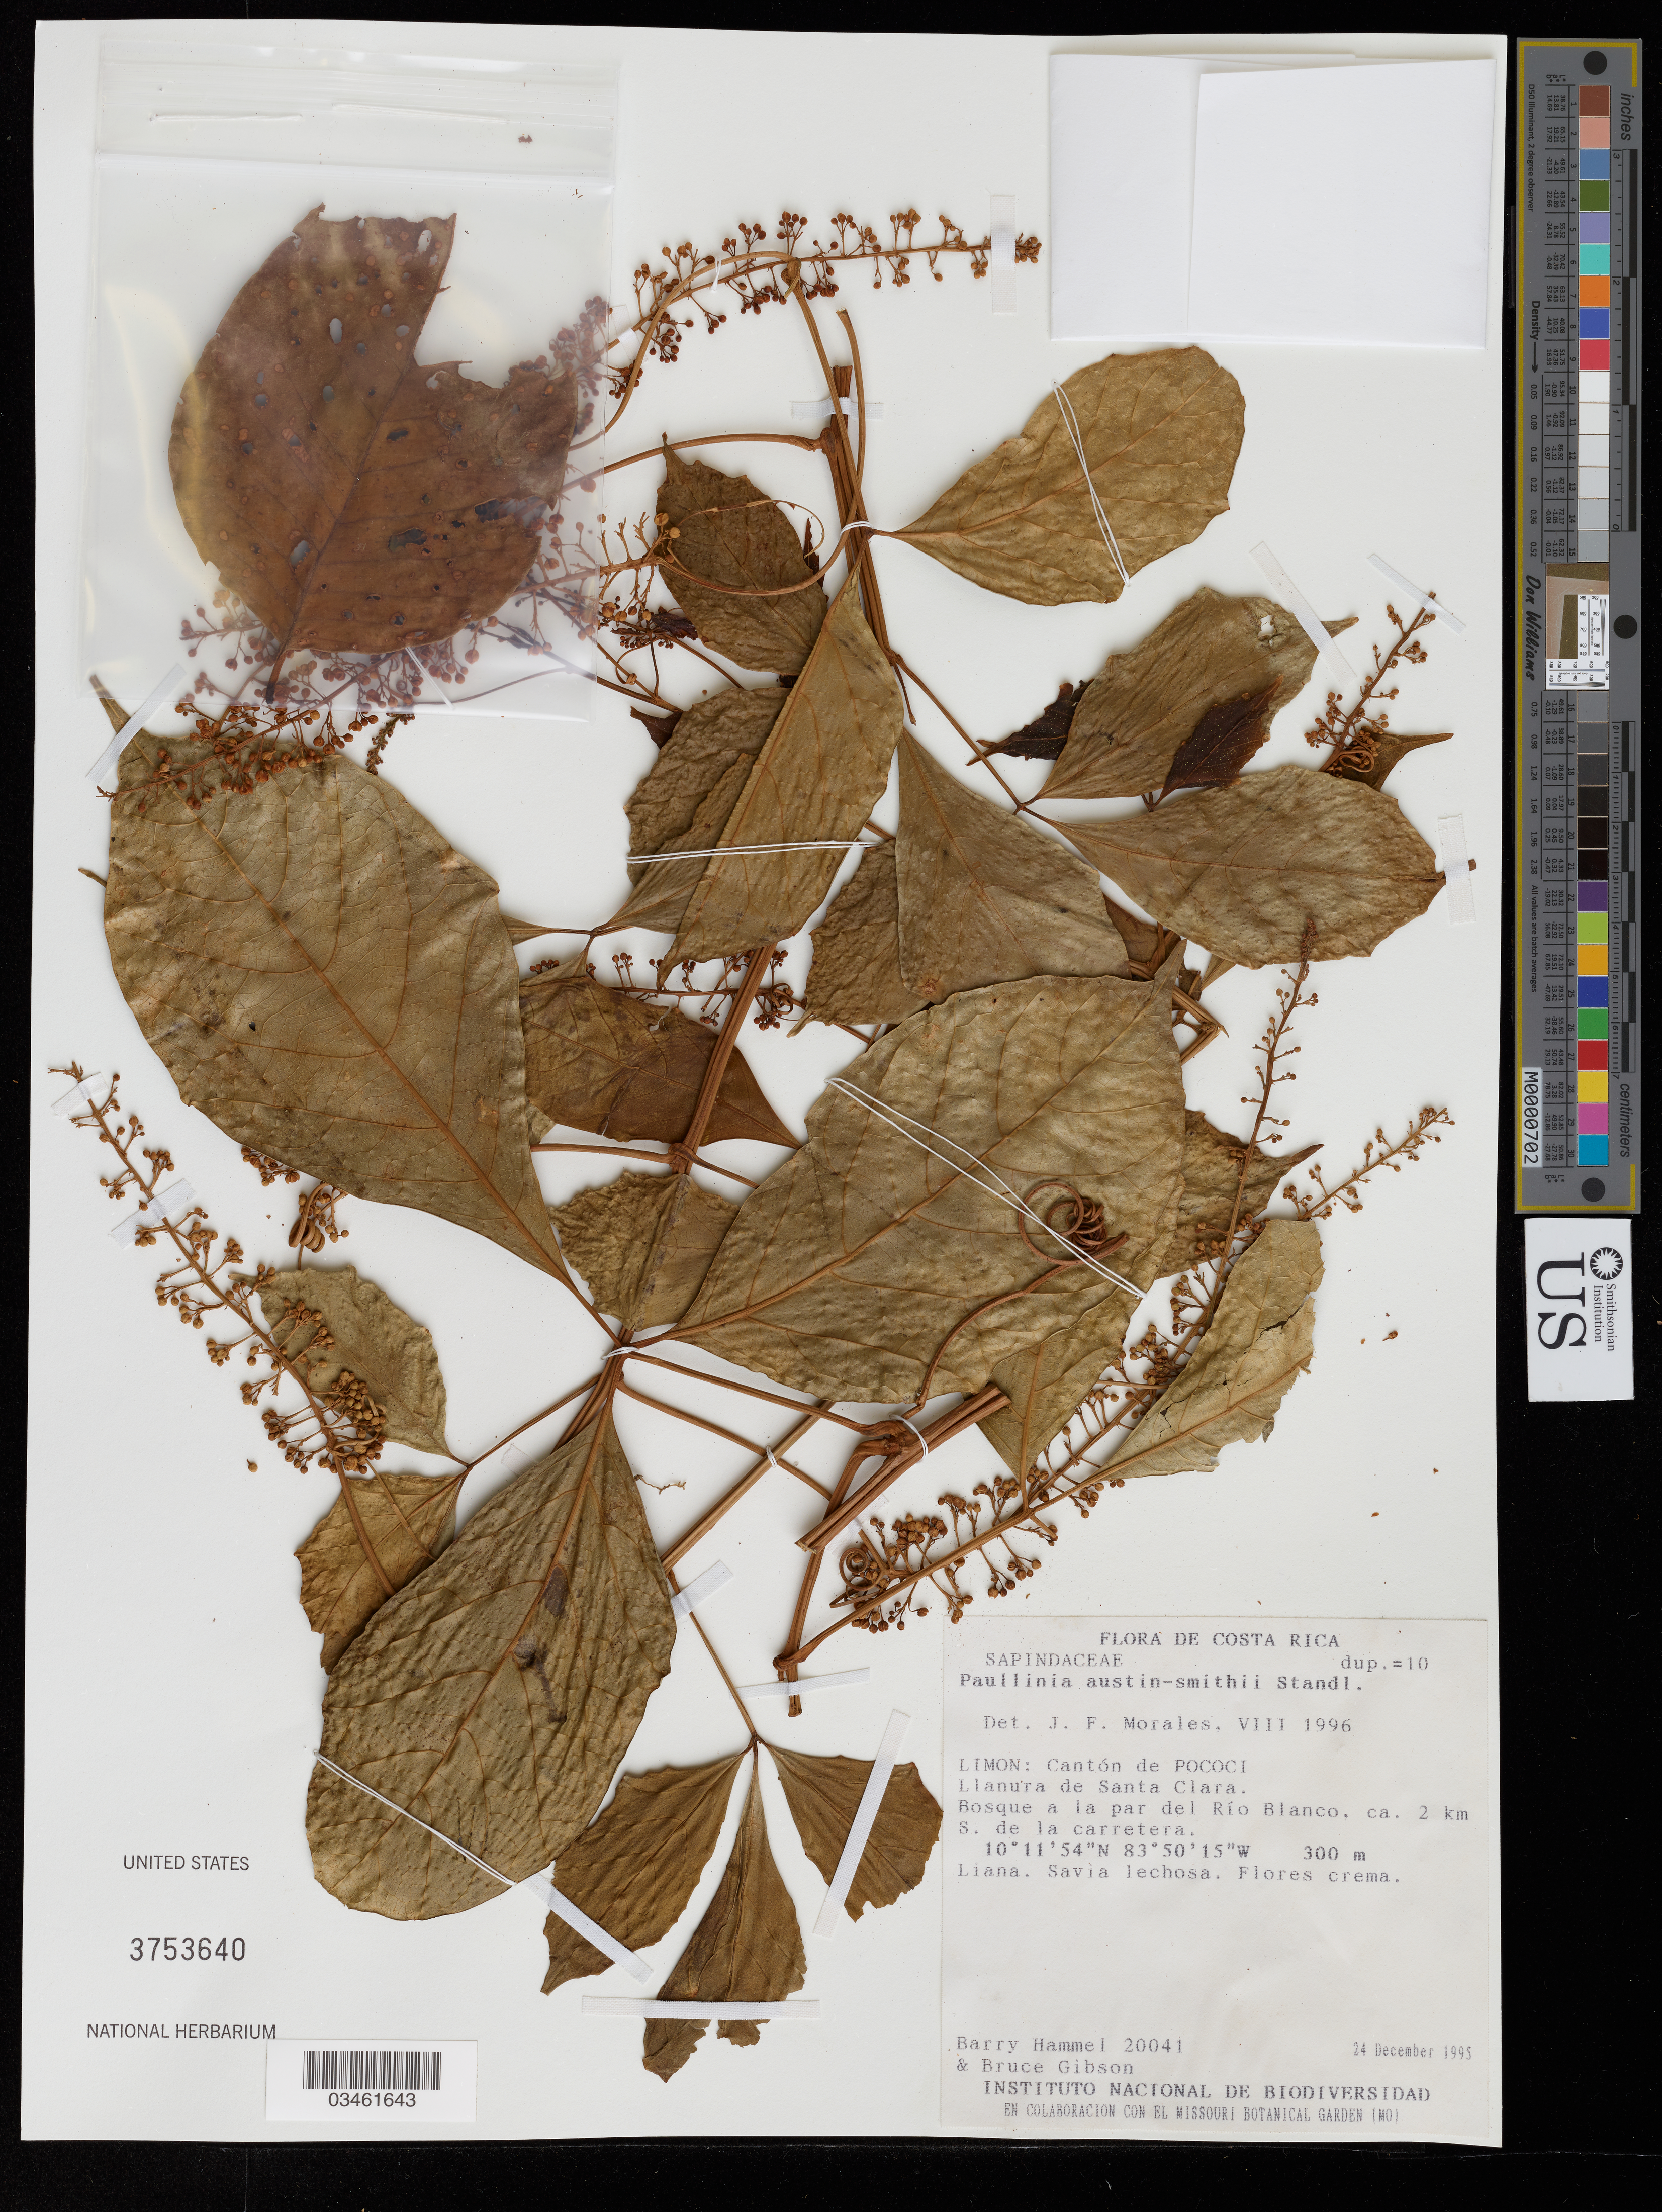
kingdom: Plantae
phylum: Tracheophyta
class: Magnoliopsida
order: Sapindales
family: Sapindaceae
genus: Paullinia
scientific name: Paullinia austin-smithii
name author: Standl.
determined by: Acevedo-Rodriguez, P., (US), Smithsonian Institution - National Museum of Natural History (UNITED STATES)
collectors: B. Hammel & B. Gibson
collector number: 20041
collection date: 1995-12-24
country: Costa Rica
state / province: Limón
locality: Cantón de Pococí. Llanura de Santa Clara. Bosque a la par del Río Blanco, ca. 2 km S. de la carretera.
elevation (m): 300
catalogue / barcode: US 3753640